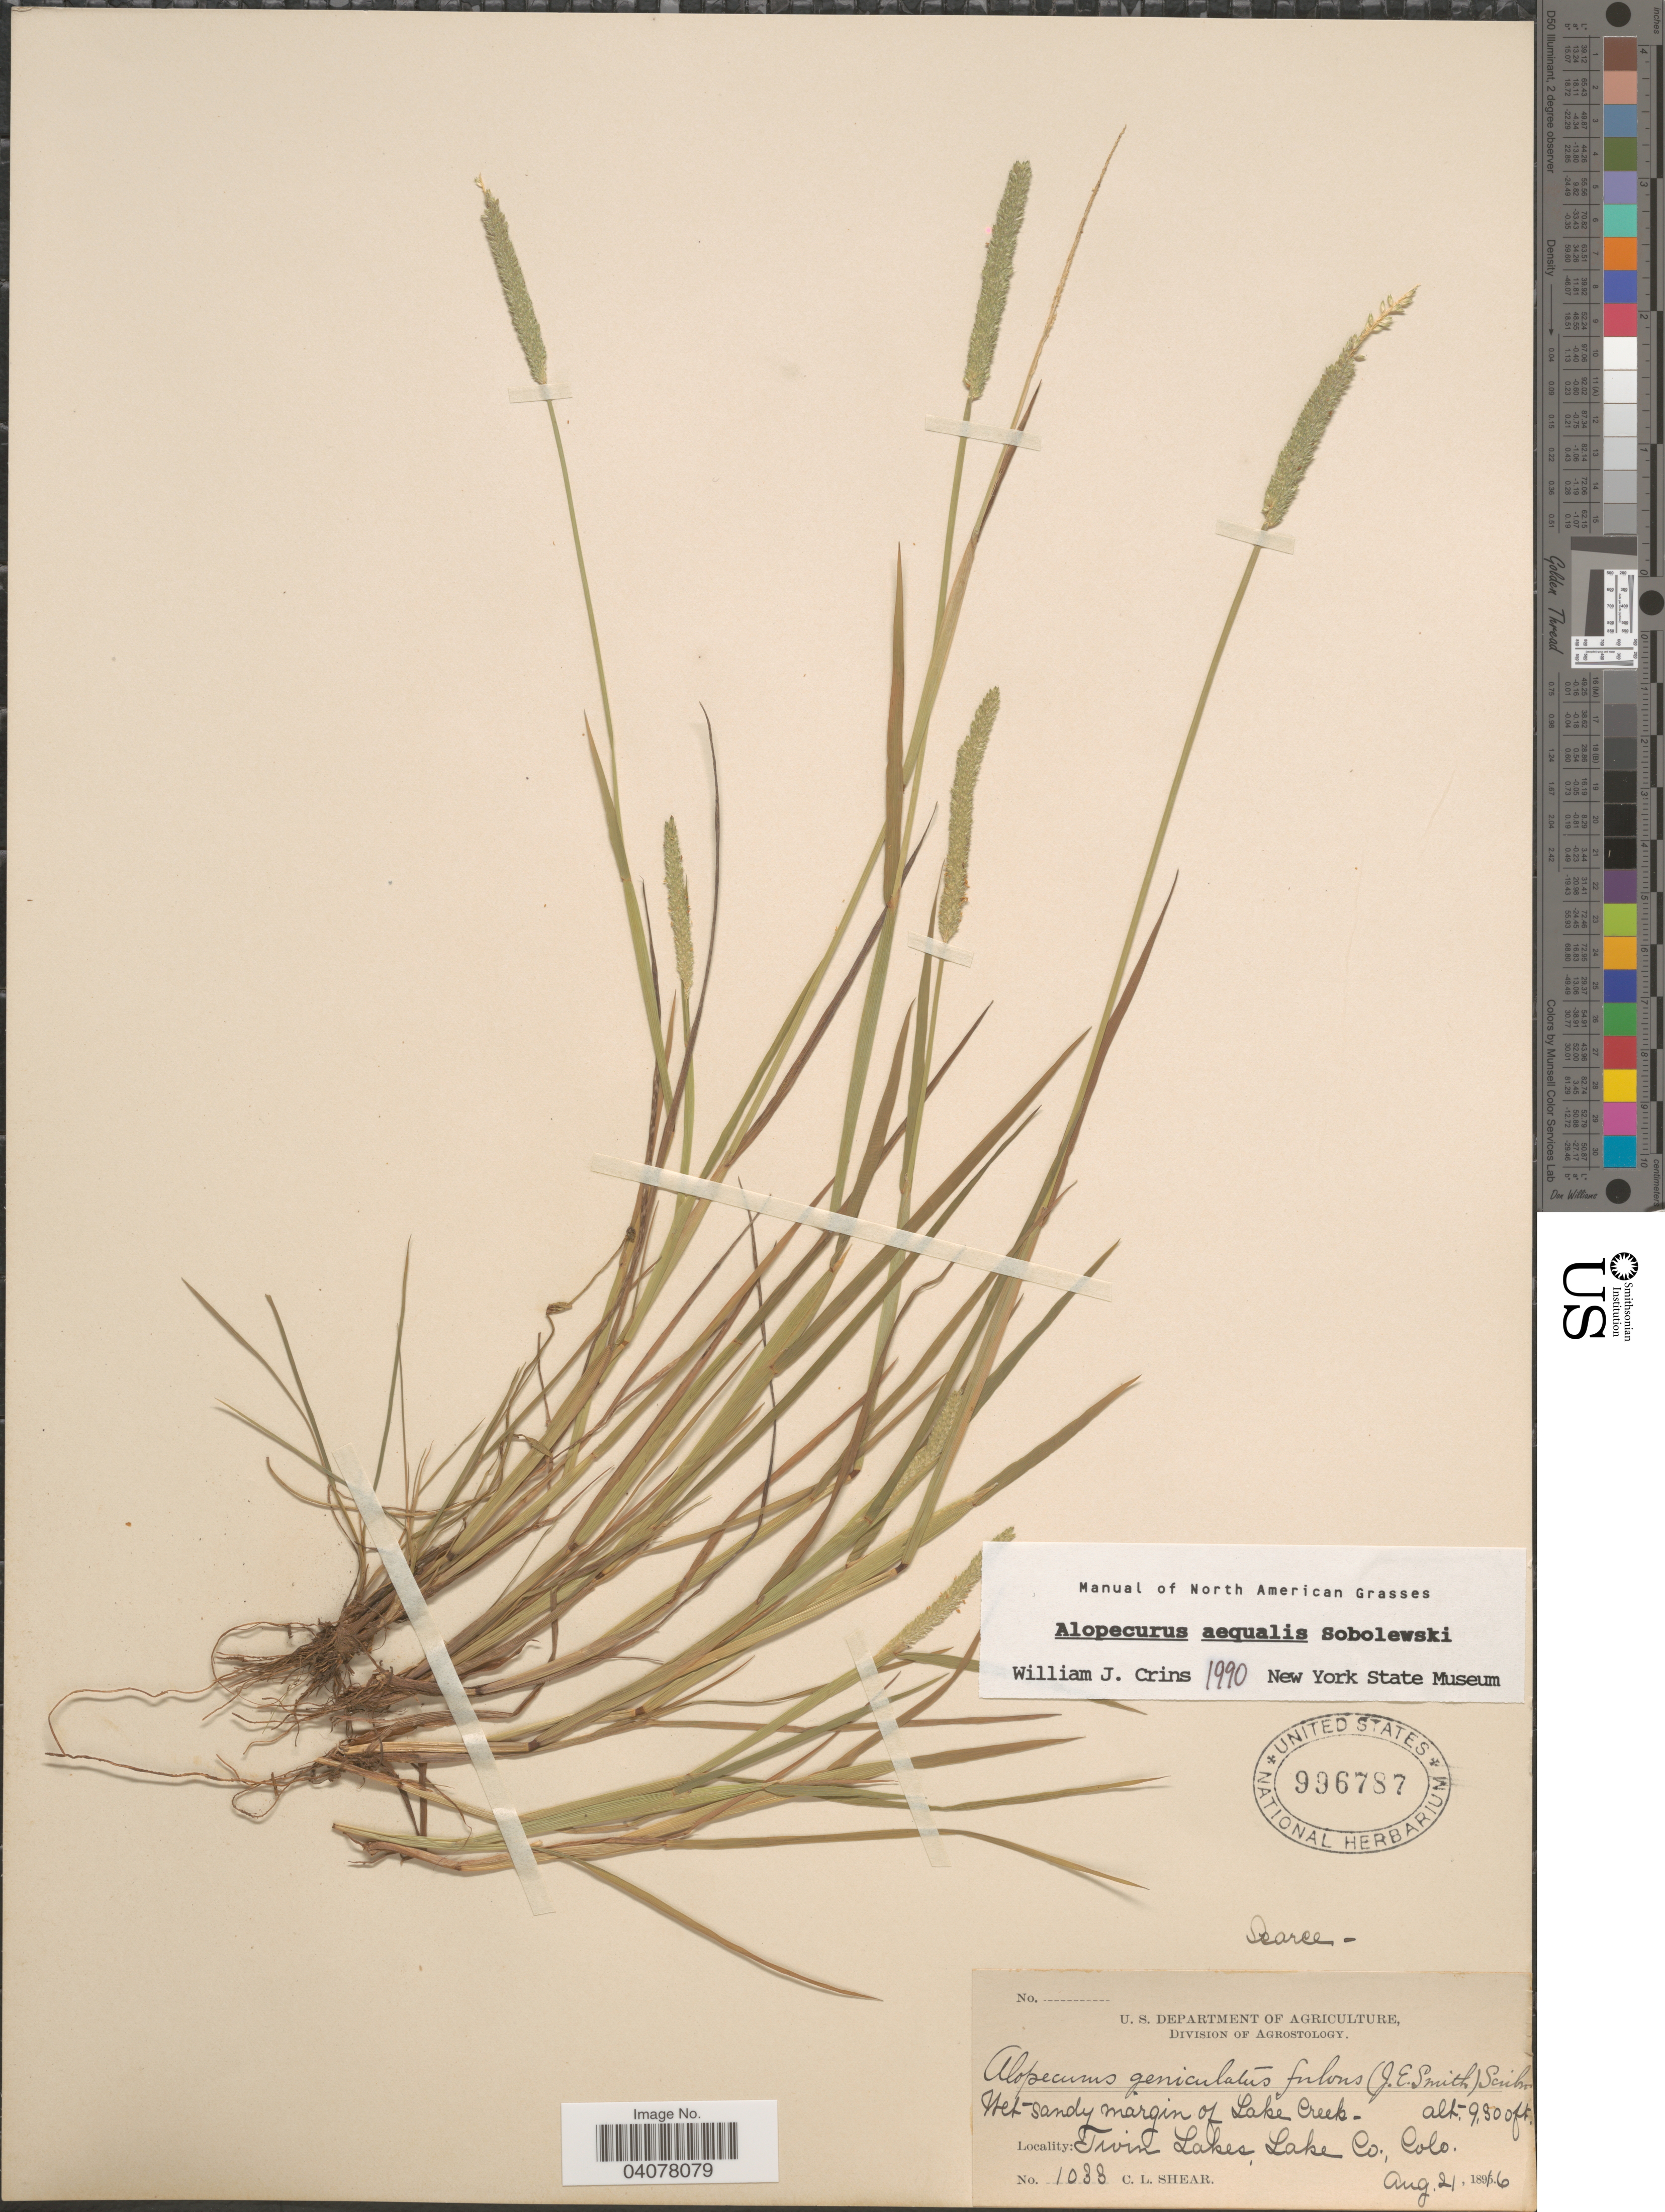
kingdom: Plantae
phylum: Tracheophyta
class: Liliopsida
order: Poales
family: Poaceae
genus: Alopecurus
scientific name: Alopecurus aequalis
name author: Sobol.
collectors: C. L. Shear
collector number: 1033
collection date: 1896-08-21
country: United States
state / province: Colorado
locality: Wet sandy margin of Lake Creek. Twin Lakes, Lake Co.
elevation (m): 2835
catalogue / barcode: US 996787